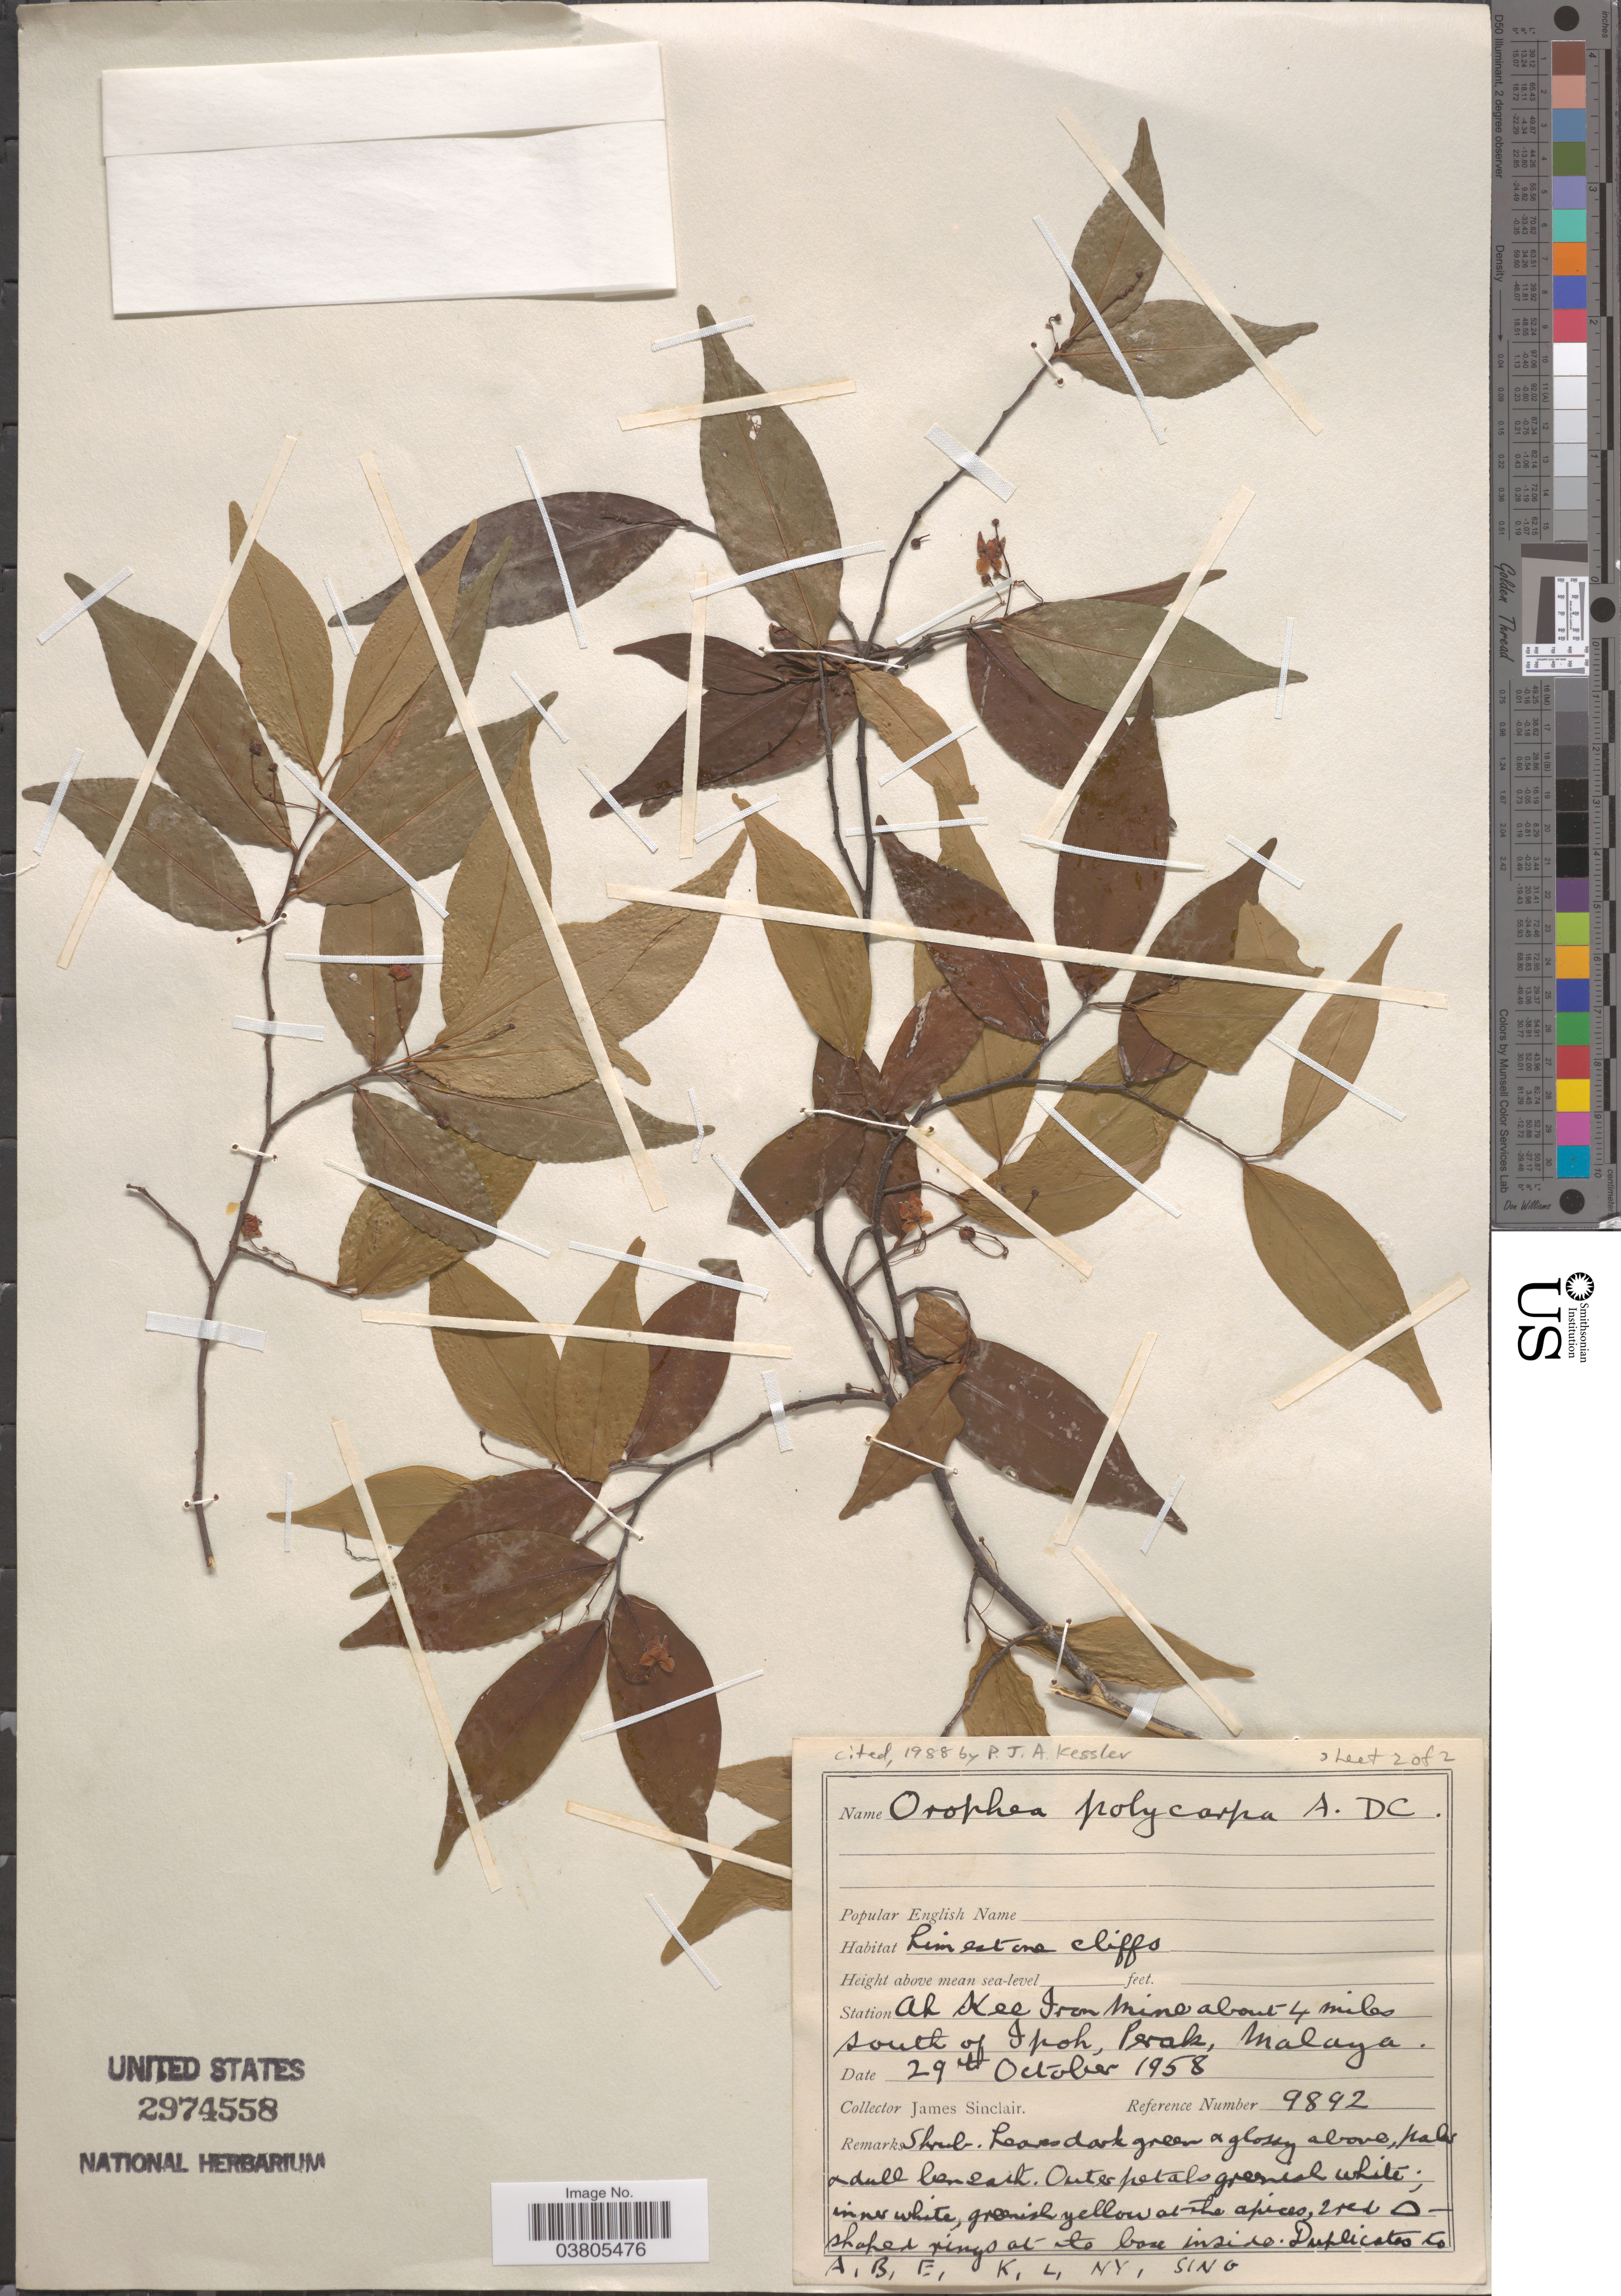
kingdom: Plantae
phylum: Tracheophyta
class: Magnoliopsida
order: Magnoliales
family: Annonaceae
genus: Orophea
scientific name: Orophea polycarpa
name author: A. DC.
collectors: J. Sinclair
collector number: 9892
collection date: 1958-10-29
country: Malaysia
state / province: Perak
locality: Station At Kee Iron Mine about 4 miles south of Ipoh, Malaya.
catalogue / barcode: US 2974558